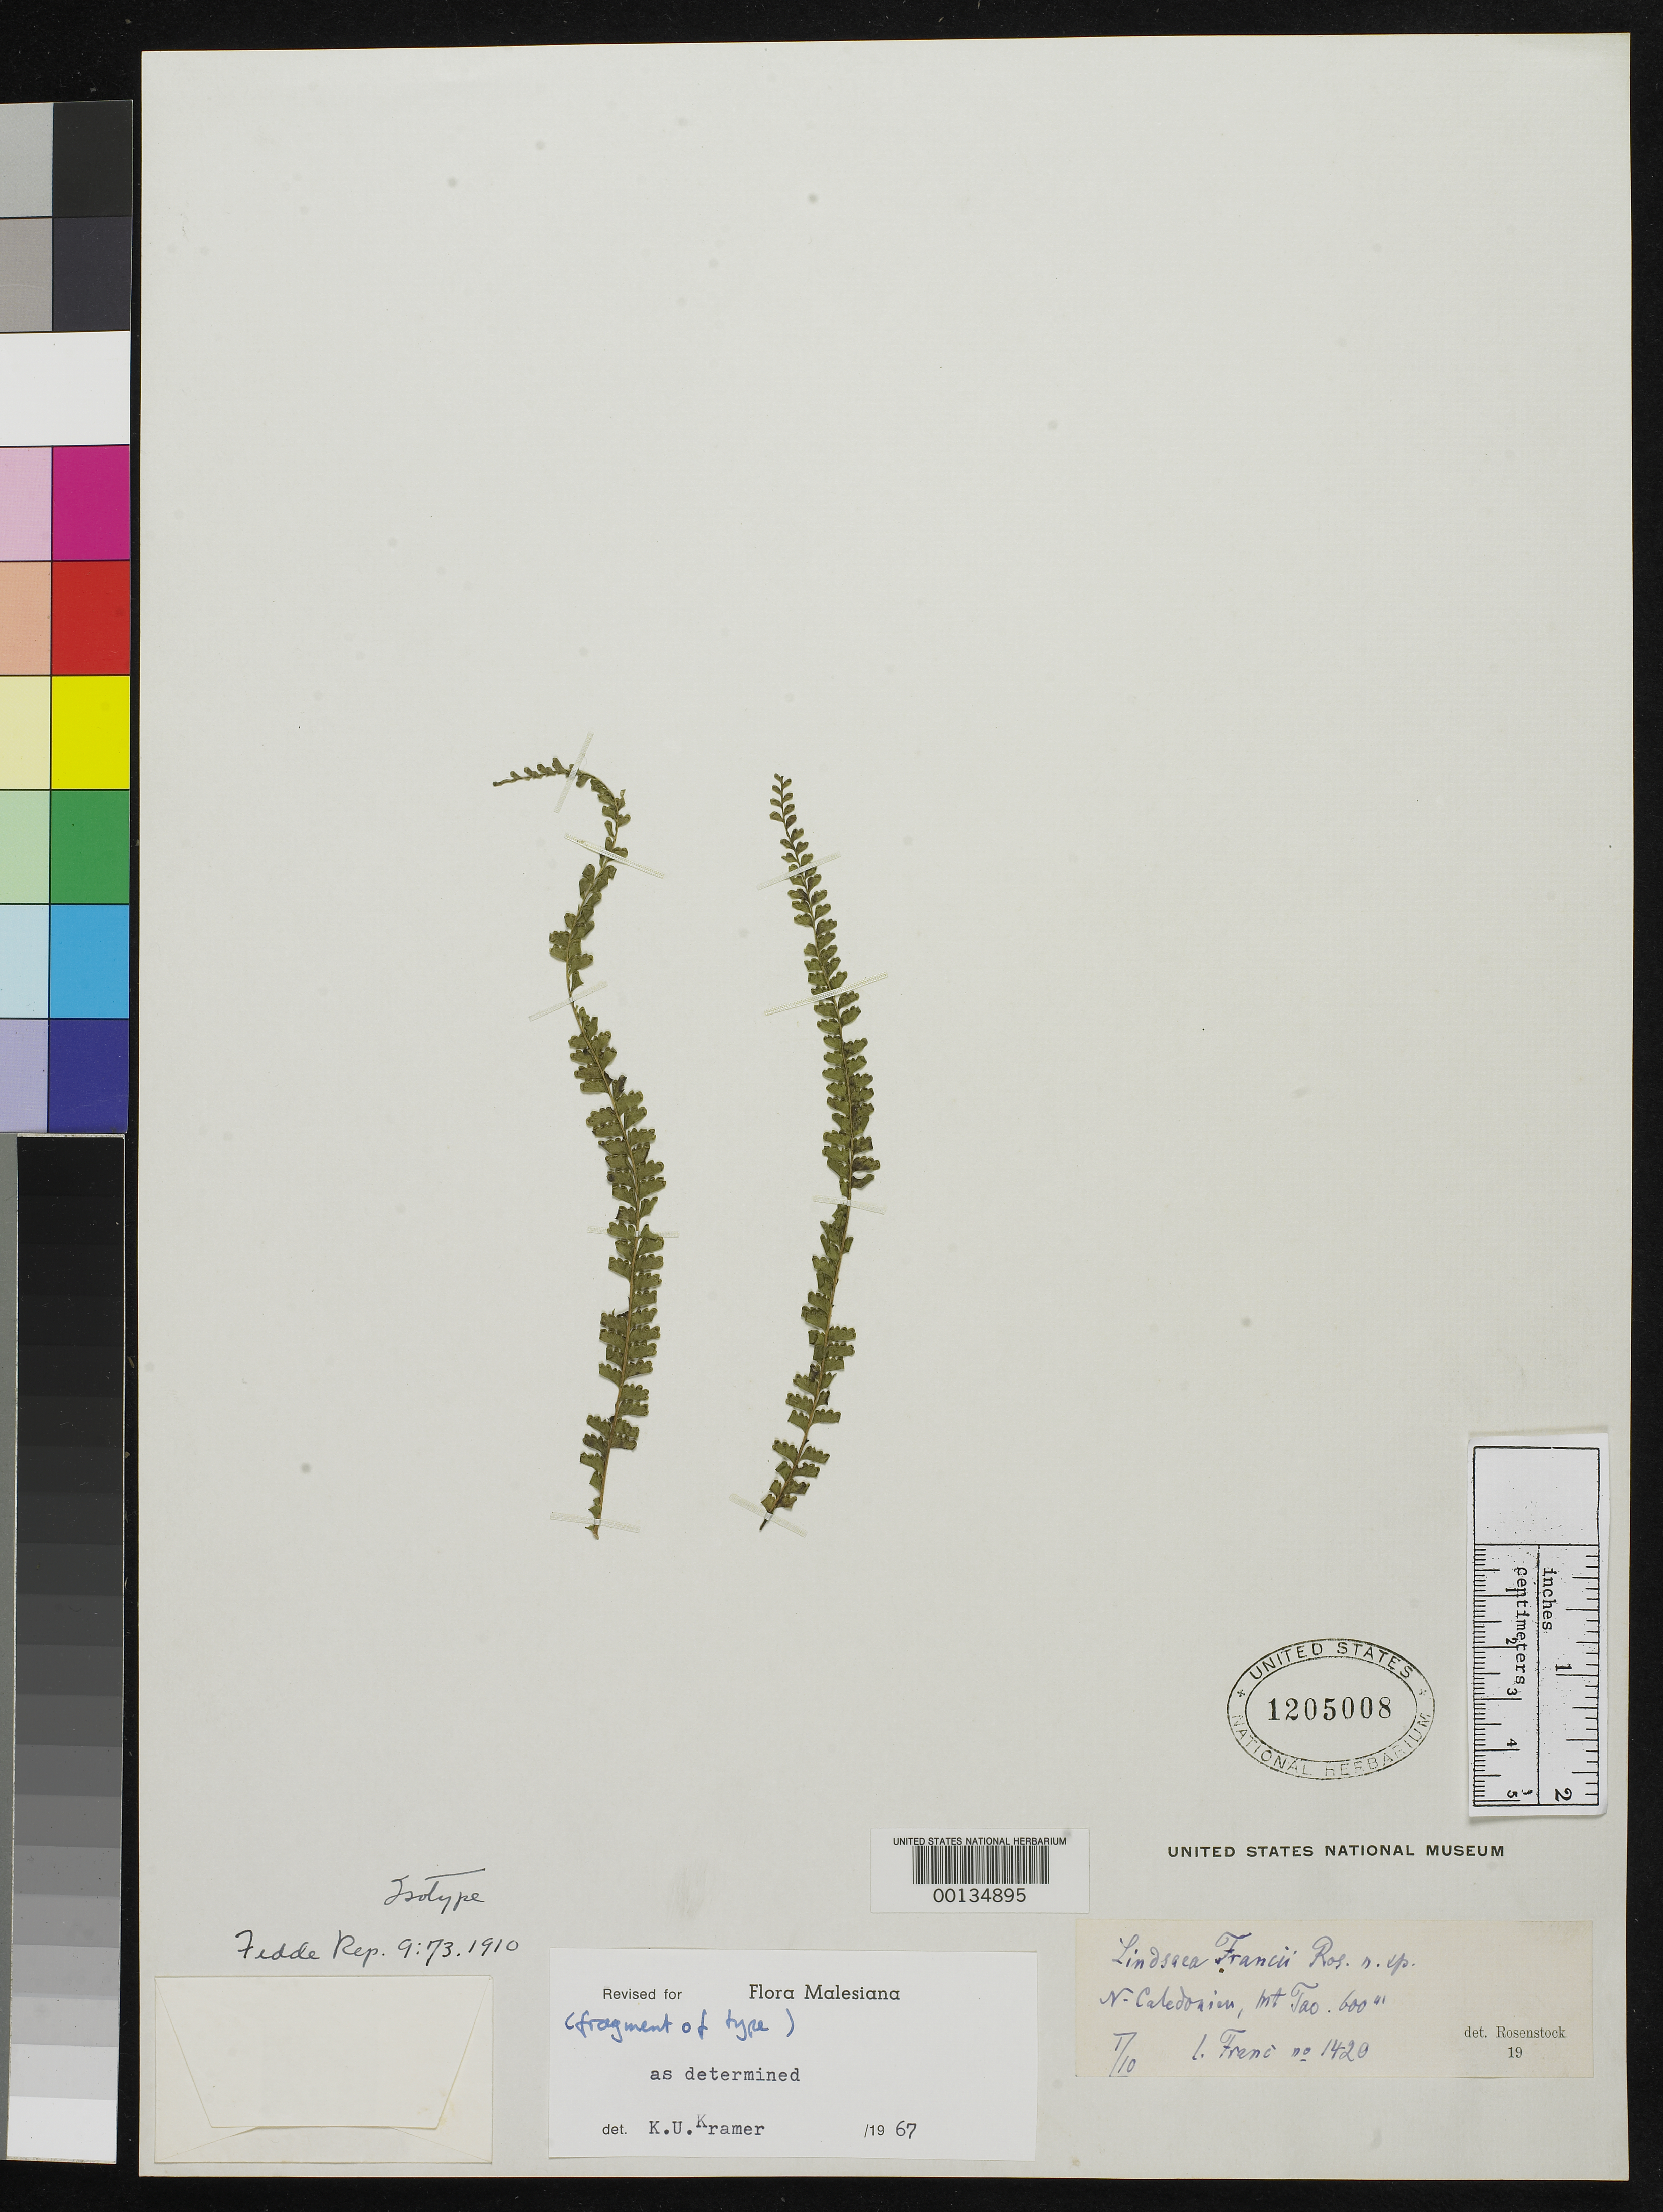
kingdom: Plantae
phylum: Tracheophyta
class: Polypodiopsida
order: Polypodiales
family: Lindsaeaceae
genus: Lindsaea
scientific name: Lindsaea francii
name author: Rosenst.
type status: Isotype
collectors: I. Franc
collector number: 1420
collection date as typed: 1910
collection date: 1910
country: New Caledonia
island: New Caledonia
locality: Monte Tao [Mont Tao].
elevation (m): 600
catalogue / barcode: US 1205008